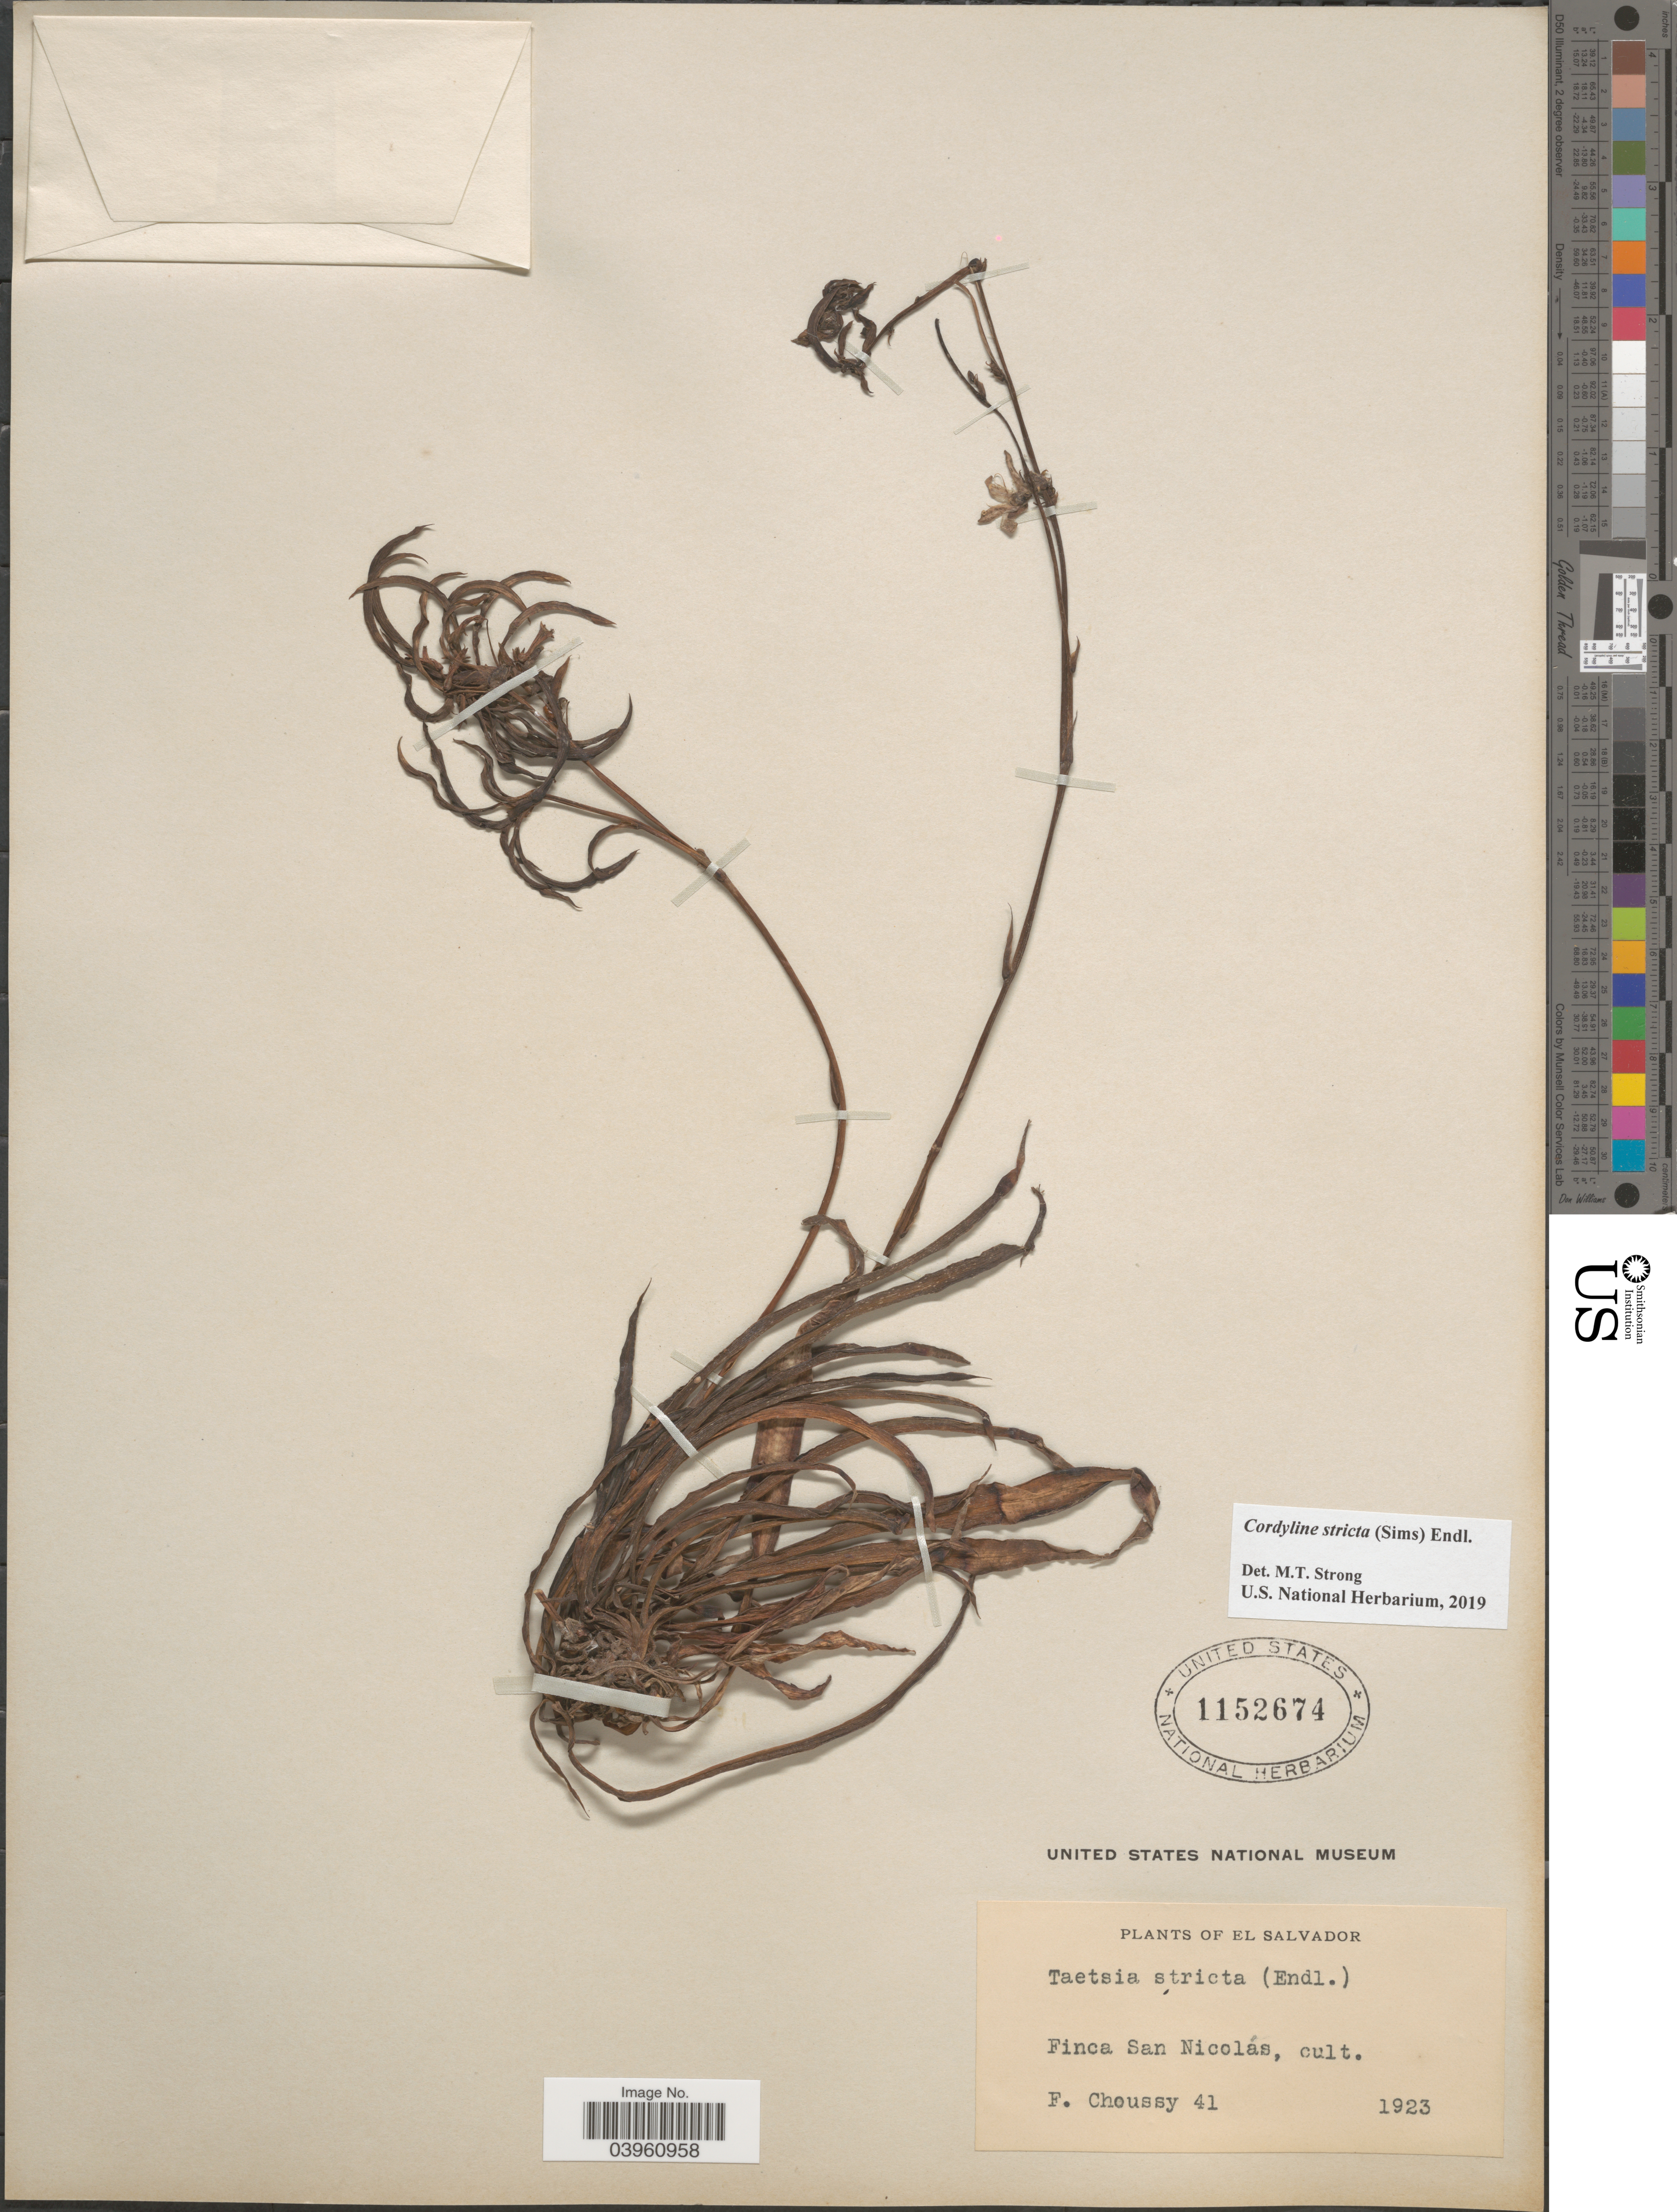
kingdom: Plantae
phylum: Tracheophyta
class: Liliopsida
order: Asparagales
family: Asparagaceae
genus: Cordyline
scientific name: Cordyline stricta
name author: (Sims) Endl.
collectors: F. Choussy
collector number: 41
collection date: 1923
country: El Salvador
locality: Finca San Nicolás.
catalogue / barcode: US 1152674